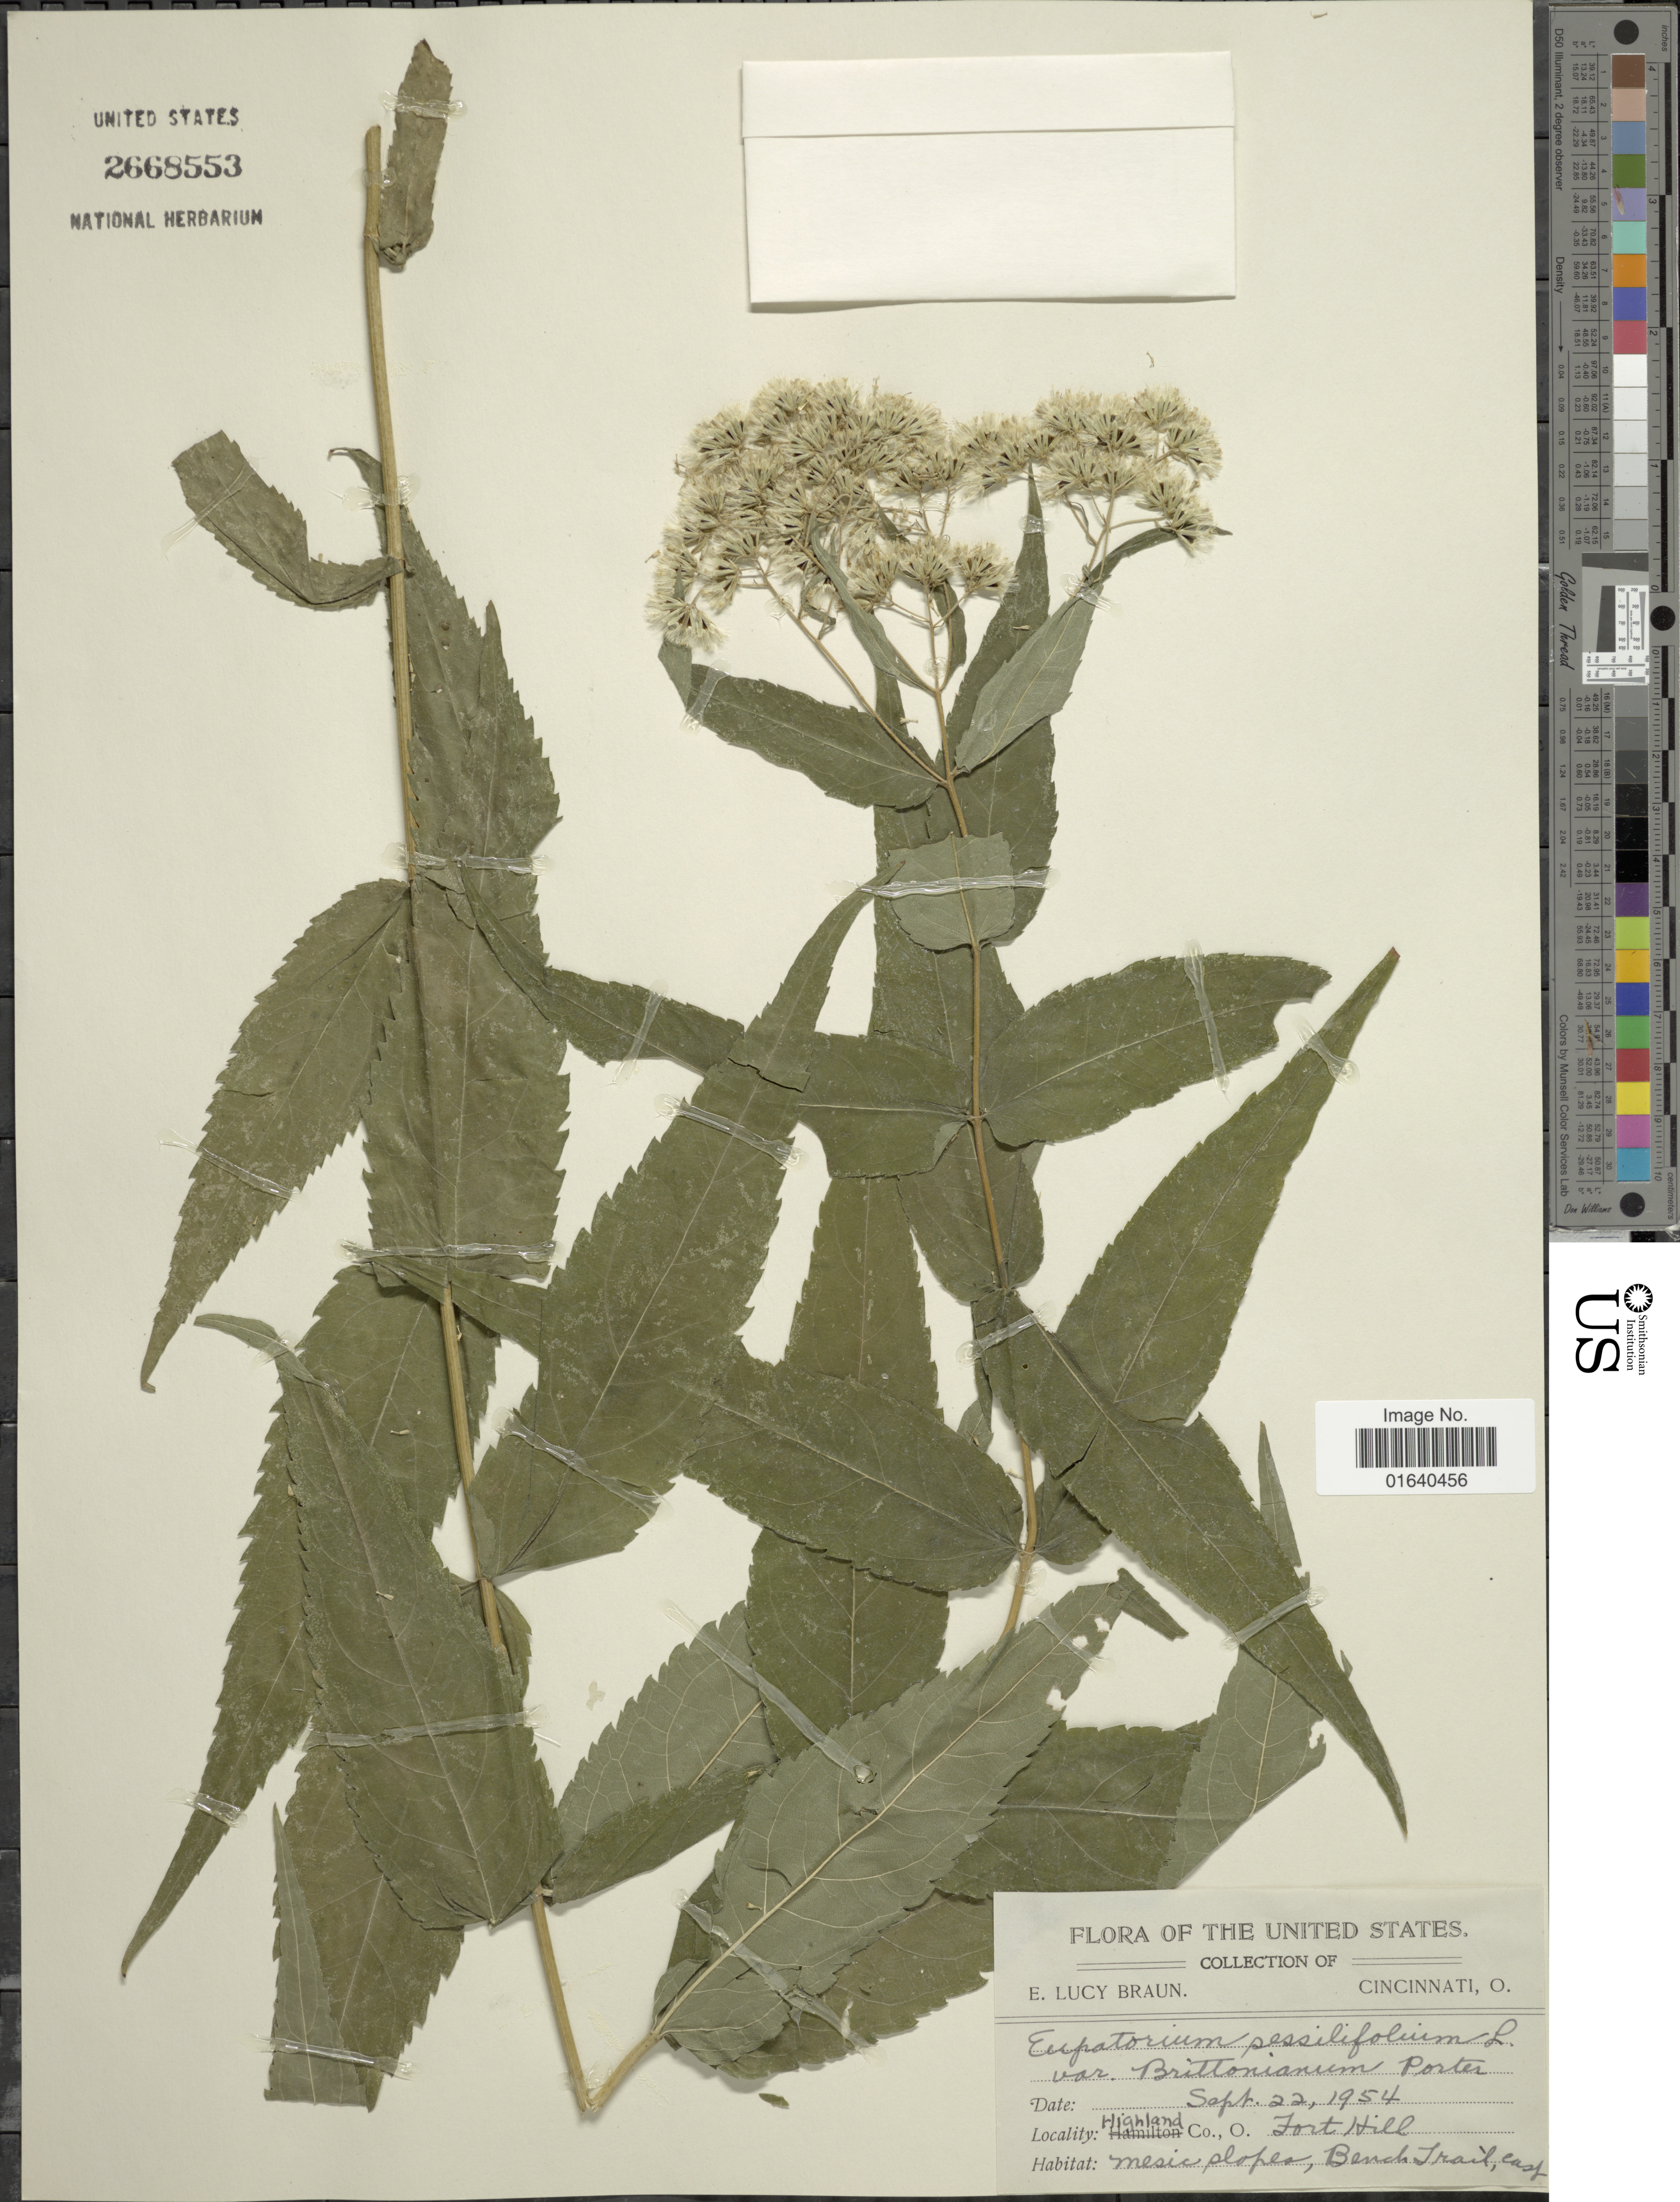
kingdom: Plantae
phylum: Tracheophyta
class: Magnoliopsida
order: Asterales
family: Asteraceae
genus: Eupatorium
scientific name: Eupatorium sessilifolium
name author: L.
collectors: E. L. Braun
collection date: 1954-09-22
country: United States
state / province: Ohio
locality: Highland Co., O. Fort Hill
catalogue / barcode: US 2668553